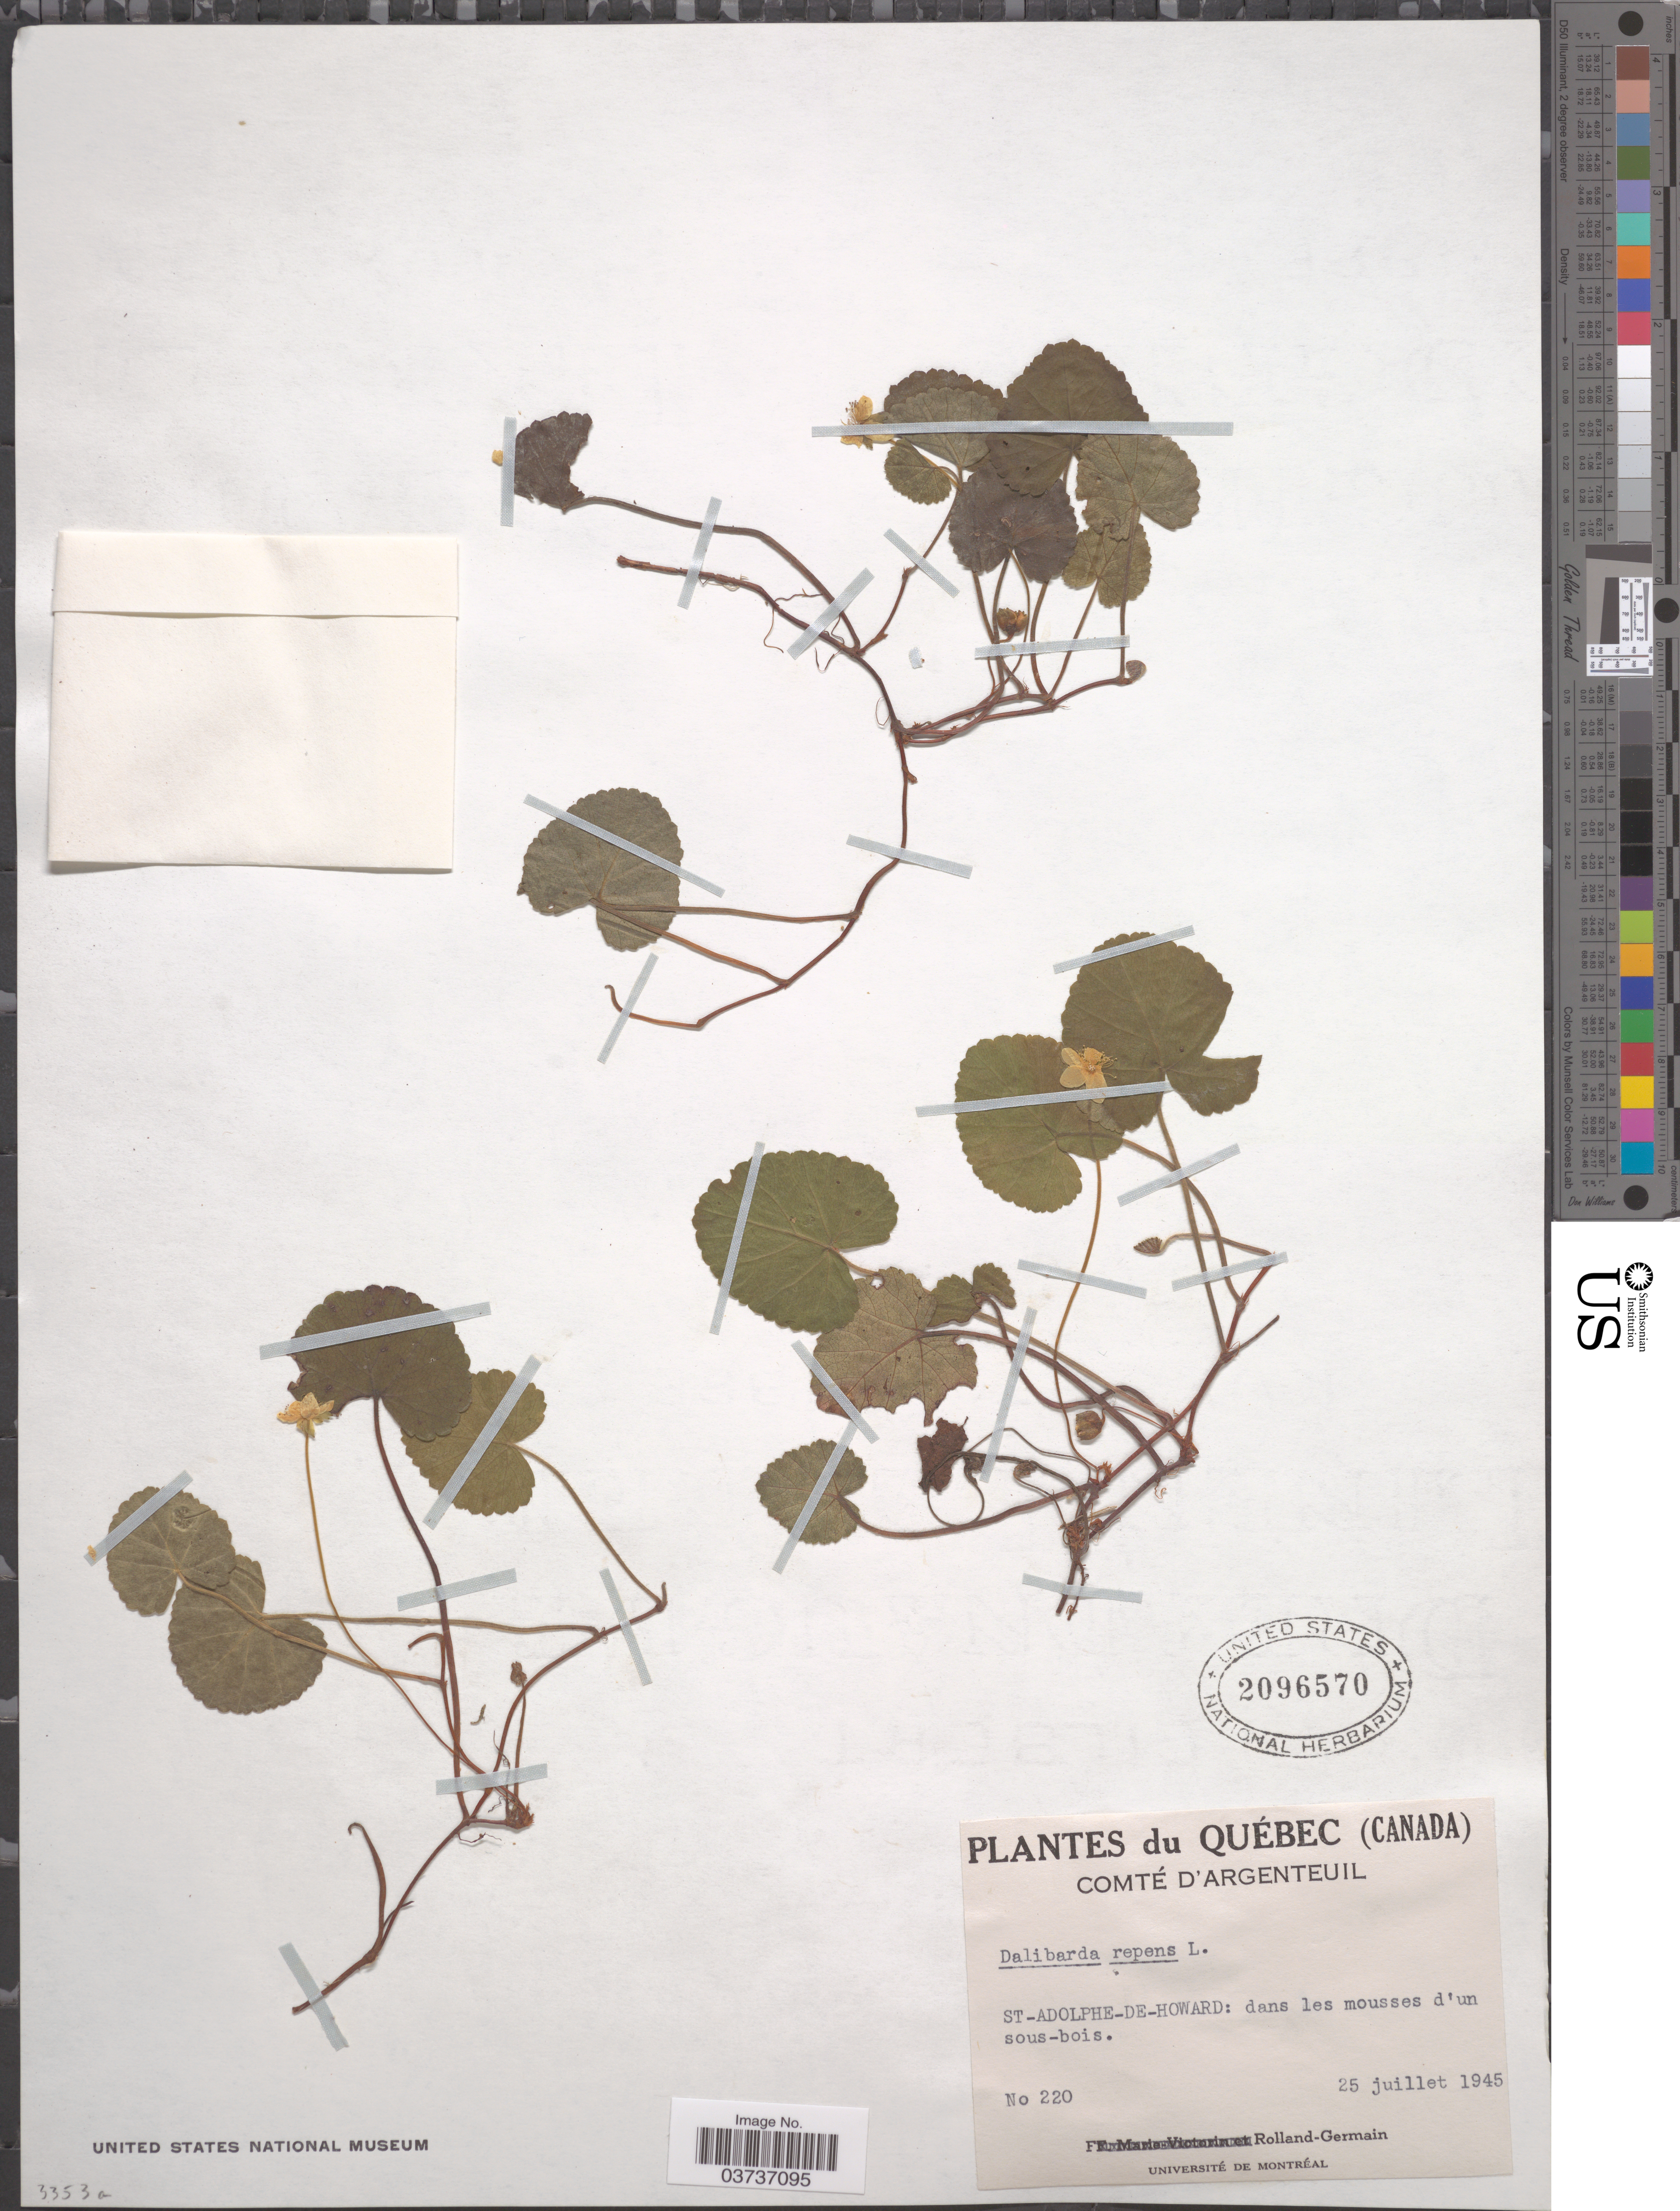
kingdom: Plantae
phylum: Tracheophyta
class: Magnoliopsida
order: Rosales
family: Rosaceae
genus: Dalibarda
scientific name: Dalibarda repens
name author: L.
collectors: Rolland-Germain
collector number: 220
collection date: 1945-07-25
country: Canada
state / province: Quebec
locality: Comté D'Argenteuil. St-Adolphe-De-Howard: dans les mousses d'un sous-bois.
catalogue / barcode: US 2096570